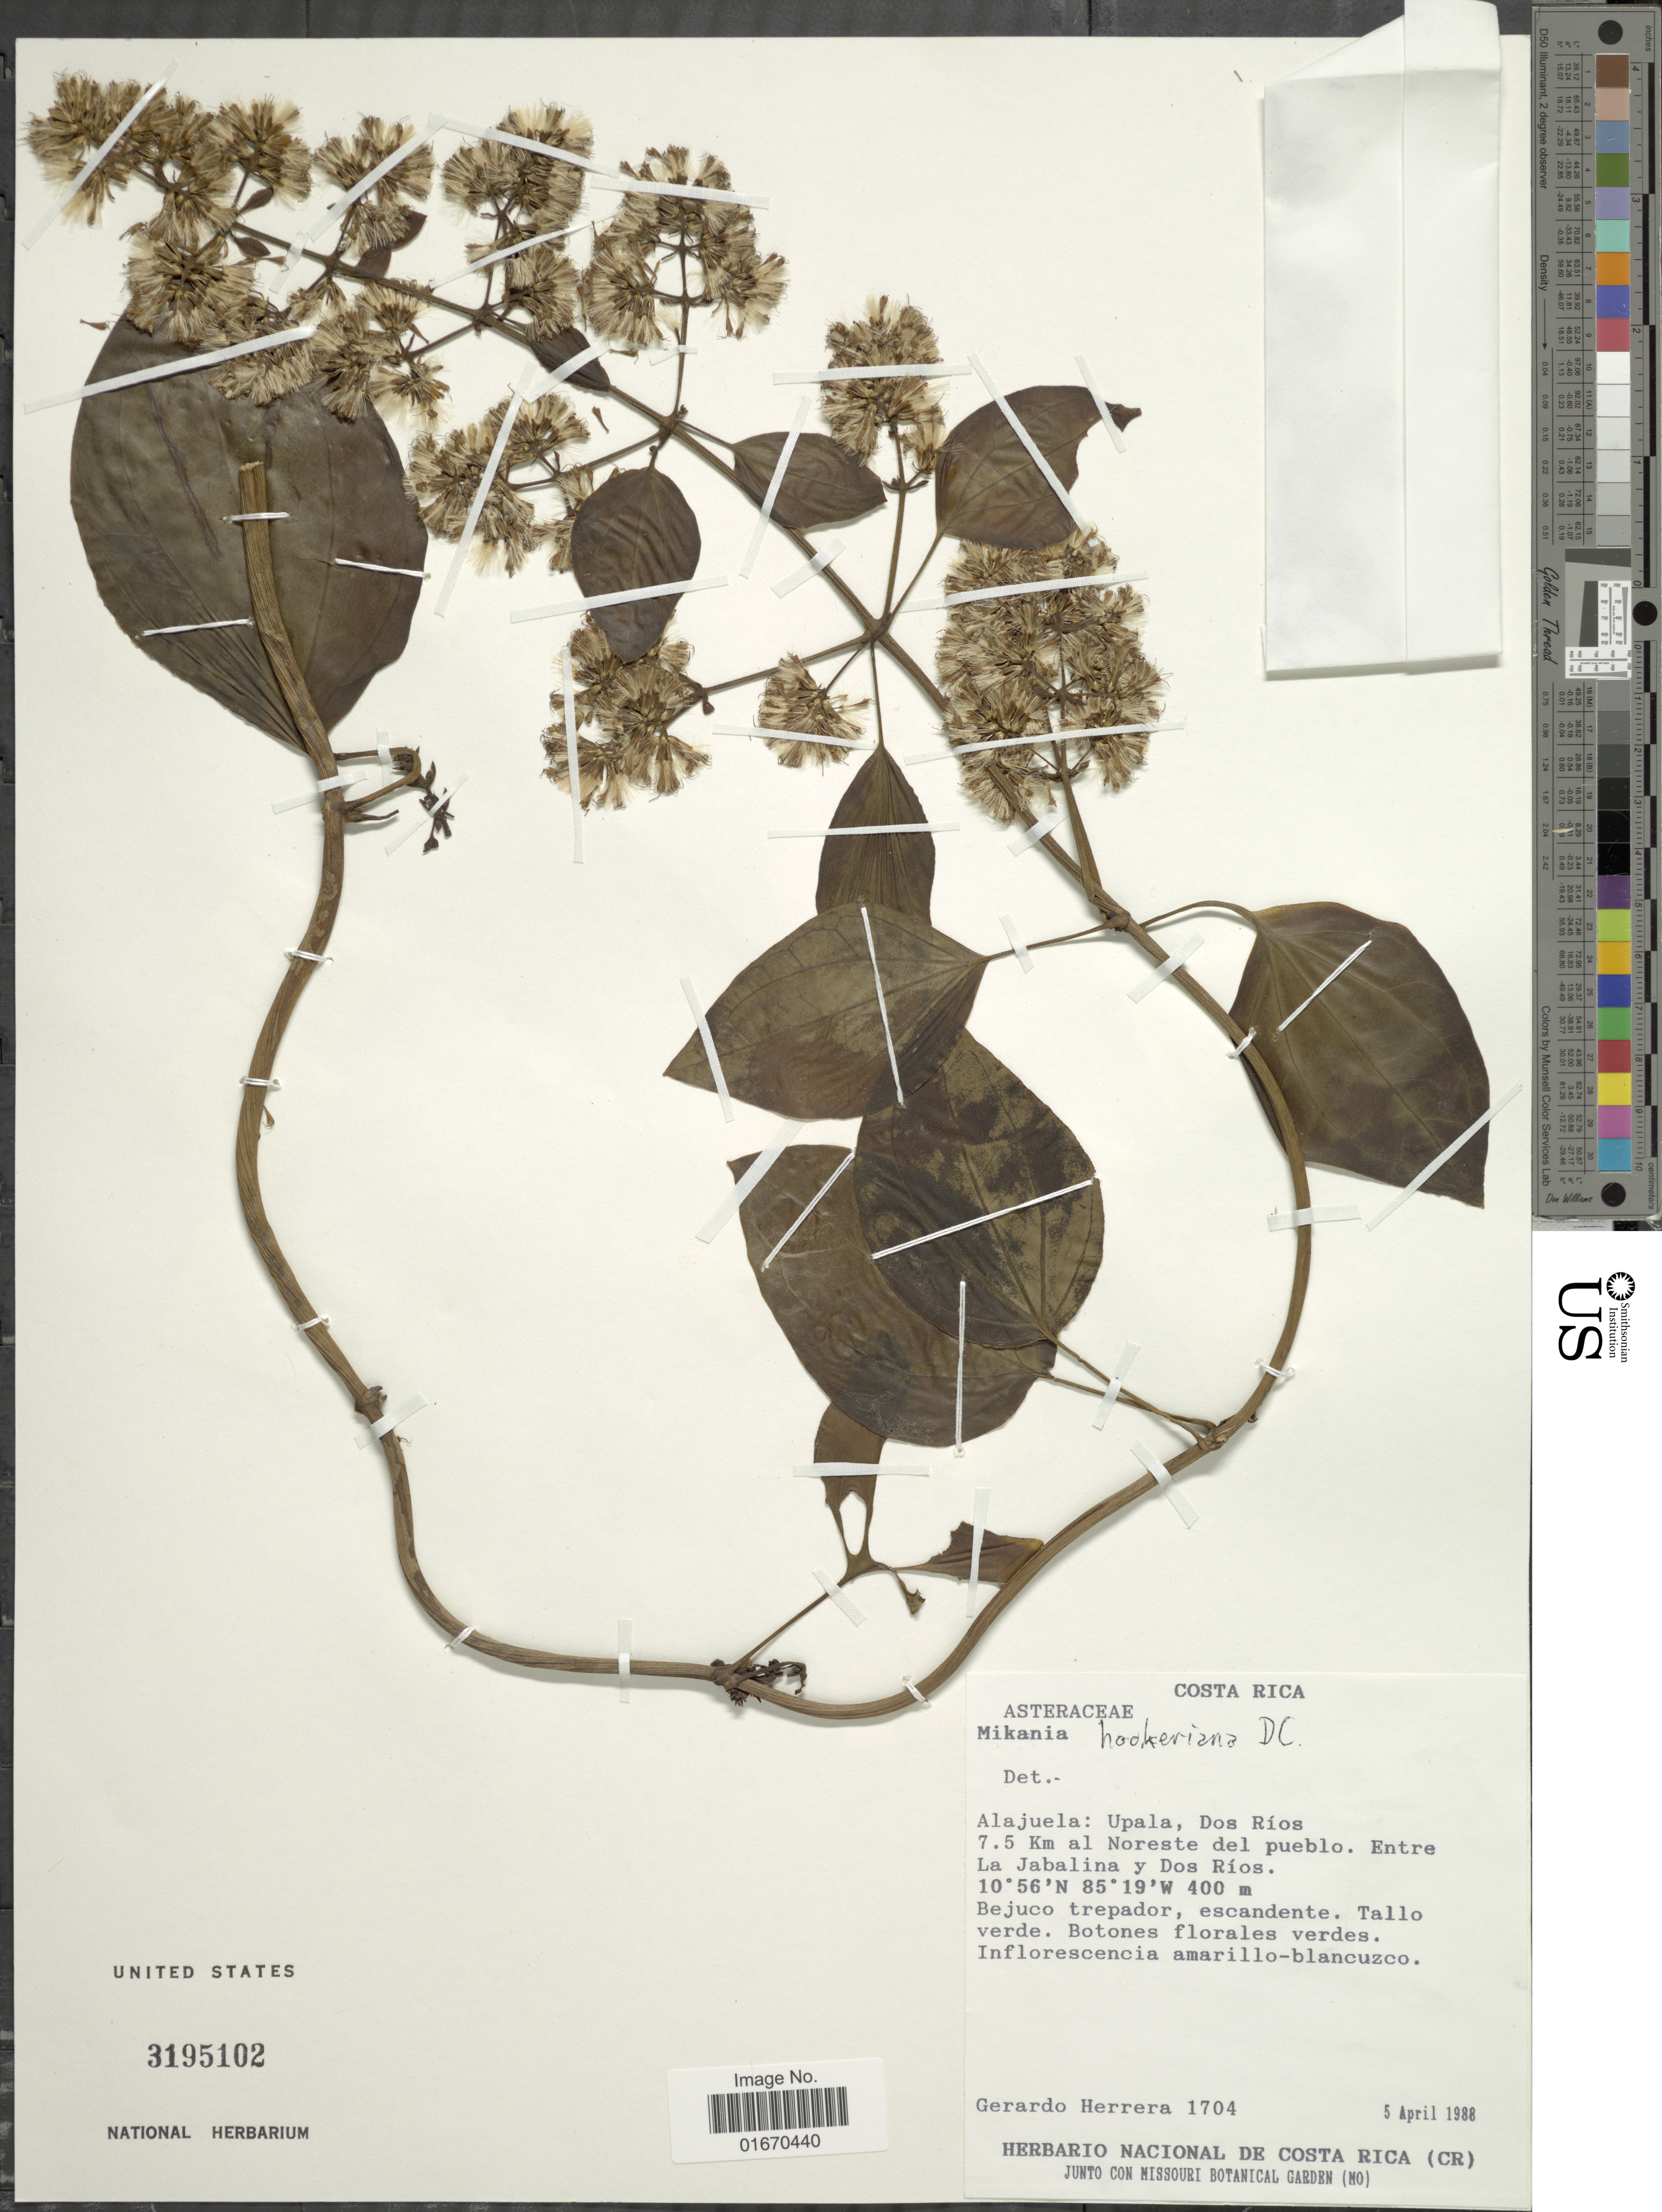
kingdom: Plantae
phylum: Tracheophyta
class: Magnoliopsida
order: Asterales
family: Asteraceae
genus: Mikania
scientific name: Mikania hookeriana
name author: DC.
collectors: G. Herrera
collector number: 1704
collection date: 1988-04-05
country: Costa Rica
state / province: Alajuela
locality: Upala, Dos Dios 7.5 km al Noreste del pueblo, Entre La Jabalina y Dos Rios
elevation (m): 400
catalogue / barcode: US 3195102